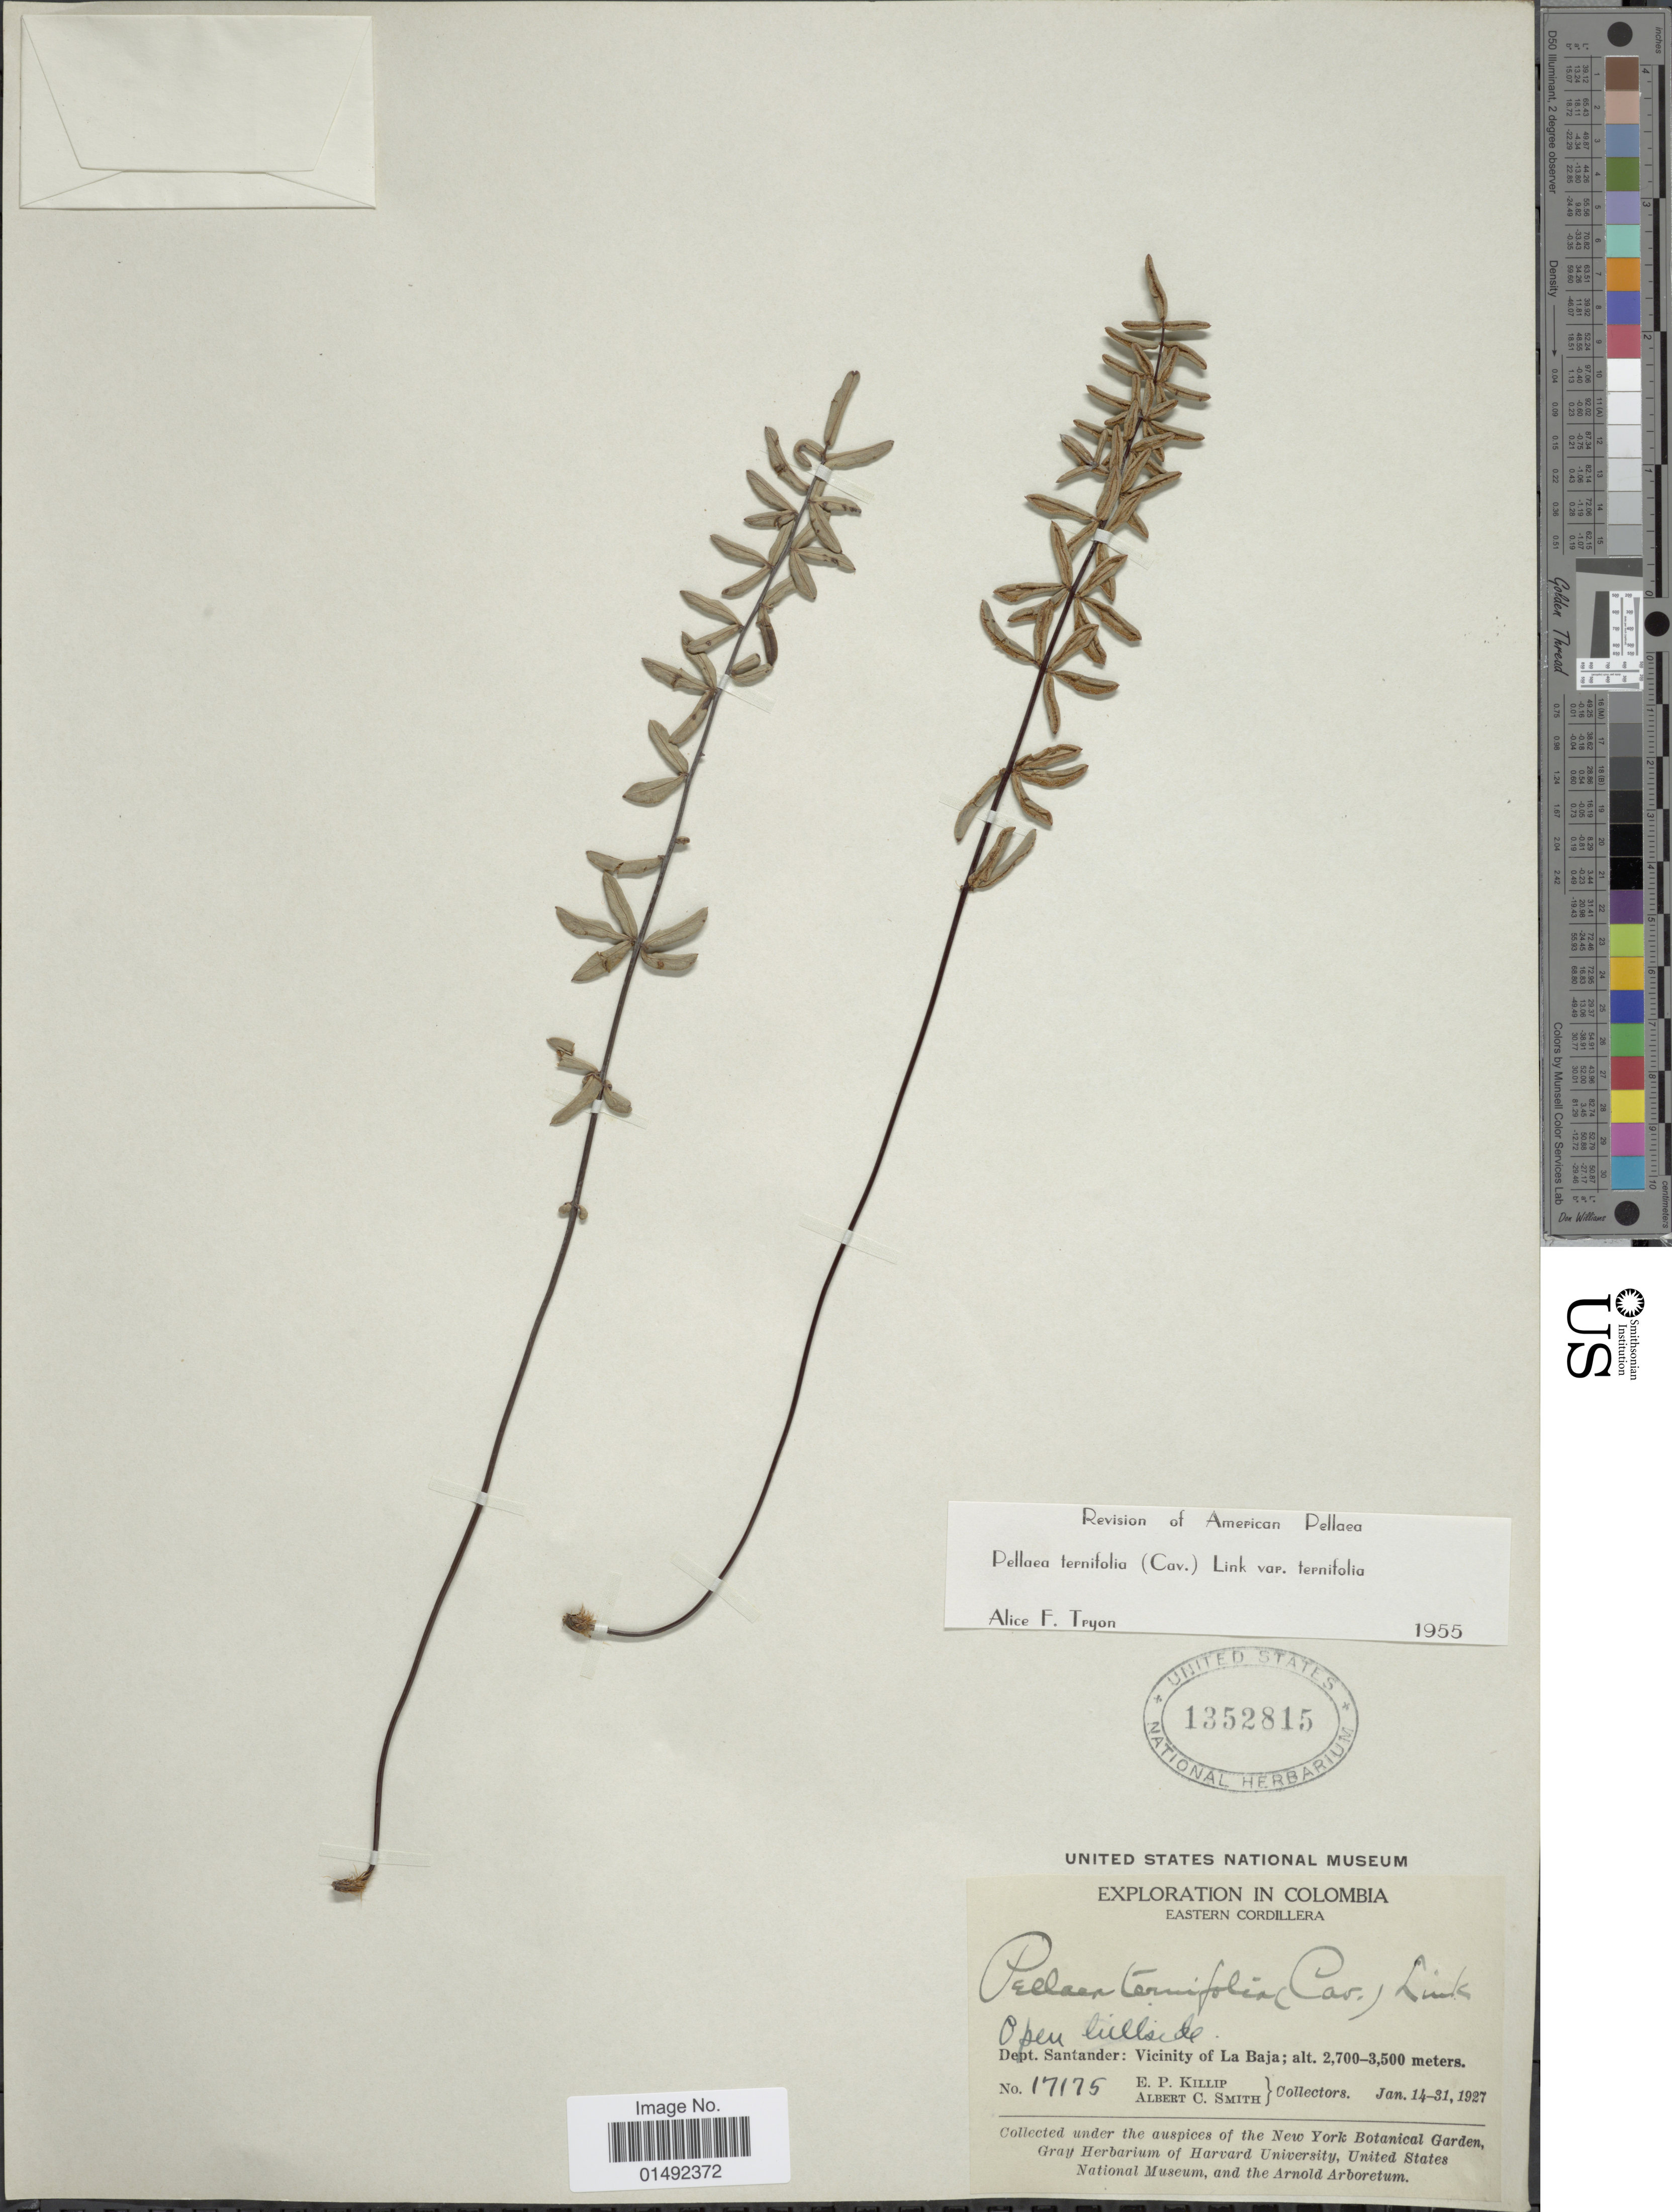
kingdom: Plantae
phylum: Tracheophyta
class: Polypodiopsida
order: Polypodiales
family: Pteridaceae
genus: Pellaea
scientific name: Pellaea ternifolia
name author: (Cav.) Link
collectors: E. P. Killip & A. C. Smith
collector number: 17175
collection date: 1927-01-14/1927-01-31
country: Colombia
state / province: Santander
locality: Eastern Cordillera, Dept. Santander: Vicinity of La Baja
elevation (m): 2700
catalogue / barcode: US 1352815